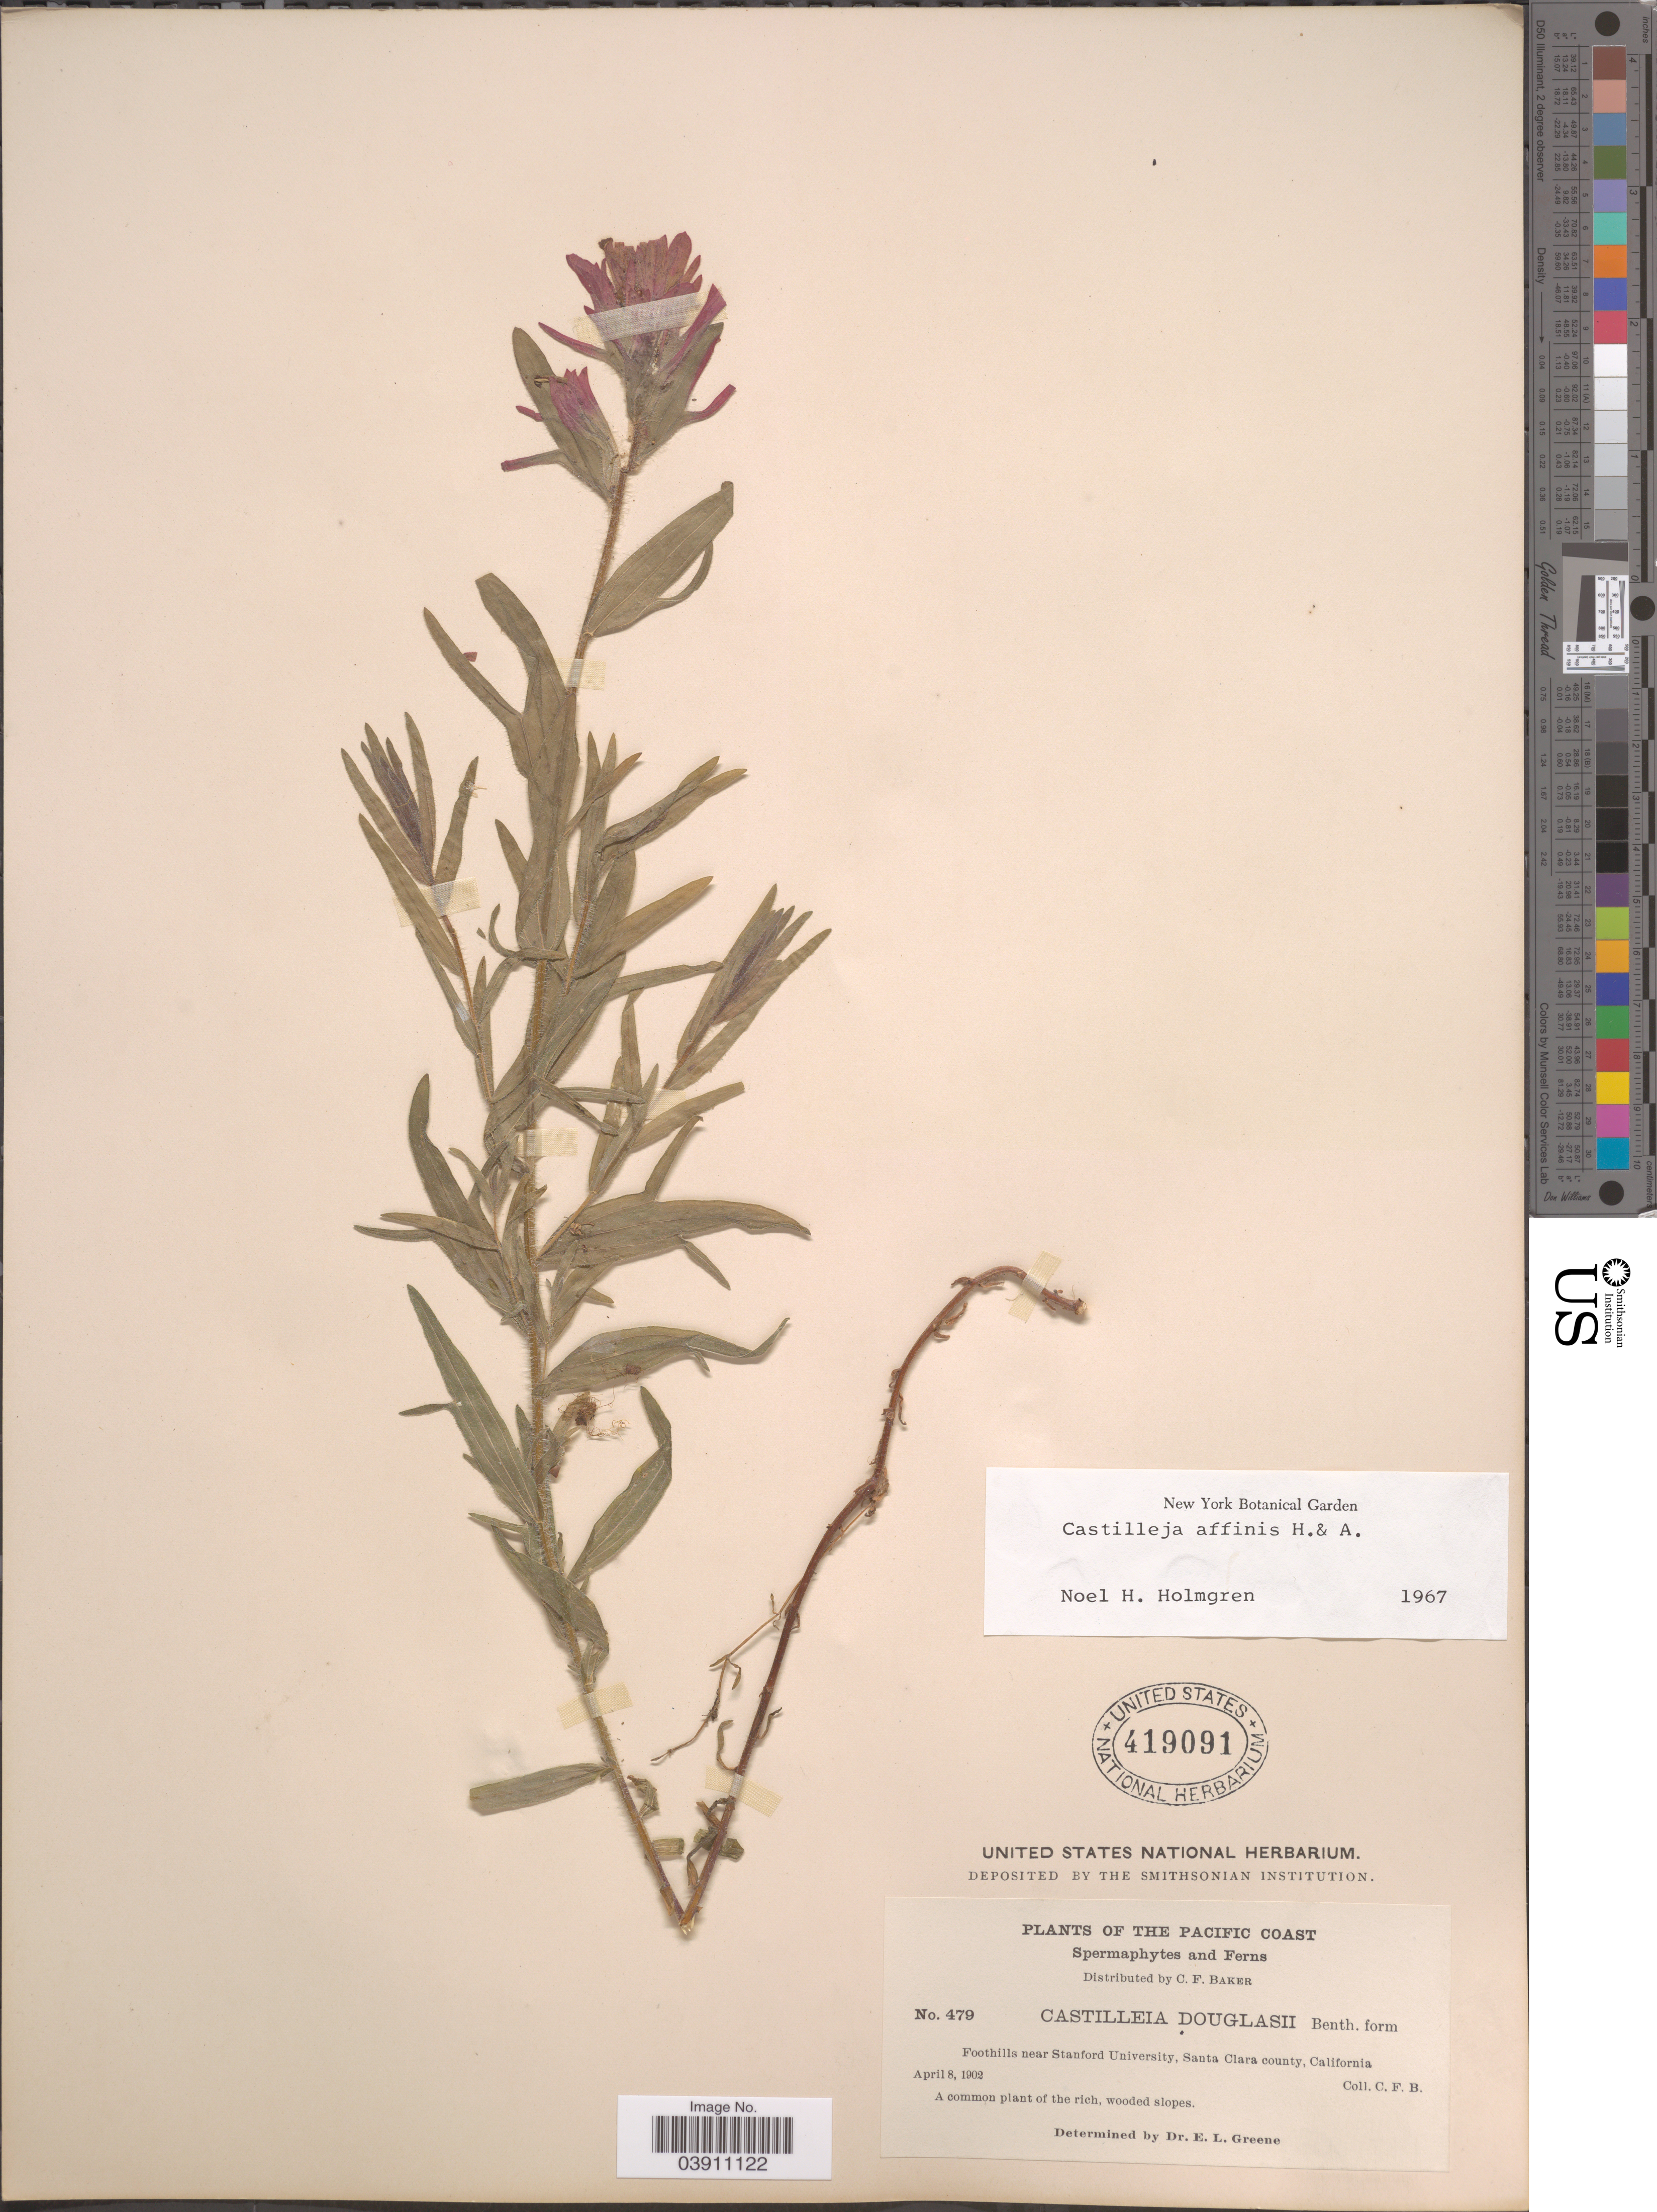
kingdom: Plantae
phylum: Tracheophyta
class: Magnoliopsida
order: Lamiales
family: Orobanchaceae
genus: Castilleja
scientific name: Castilleja affinis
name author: Hook. & Arn.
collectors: C. F. Baker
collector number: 479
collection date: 1902-04-08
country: United States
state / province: California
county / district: Santa Clara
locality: The Pacific Coast. Foothills near Stanford University, Santa Clara county.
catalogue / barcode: US 419091